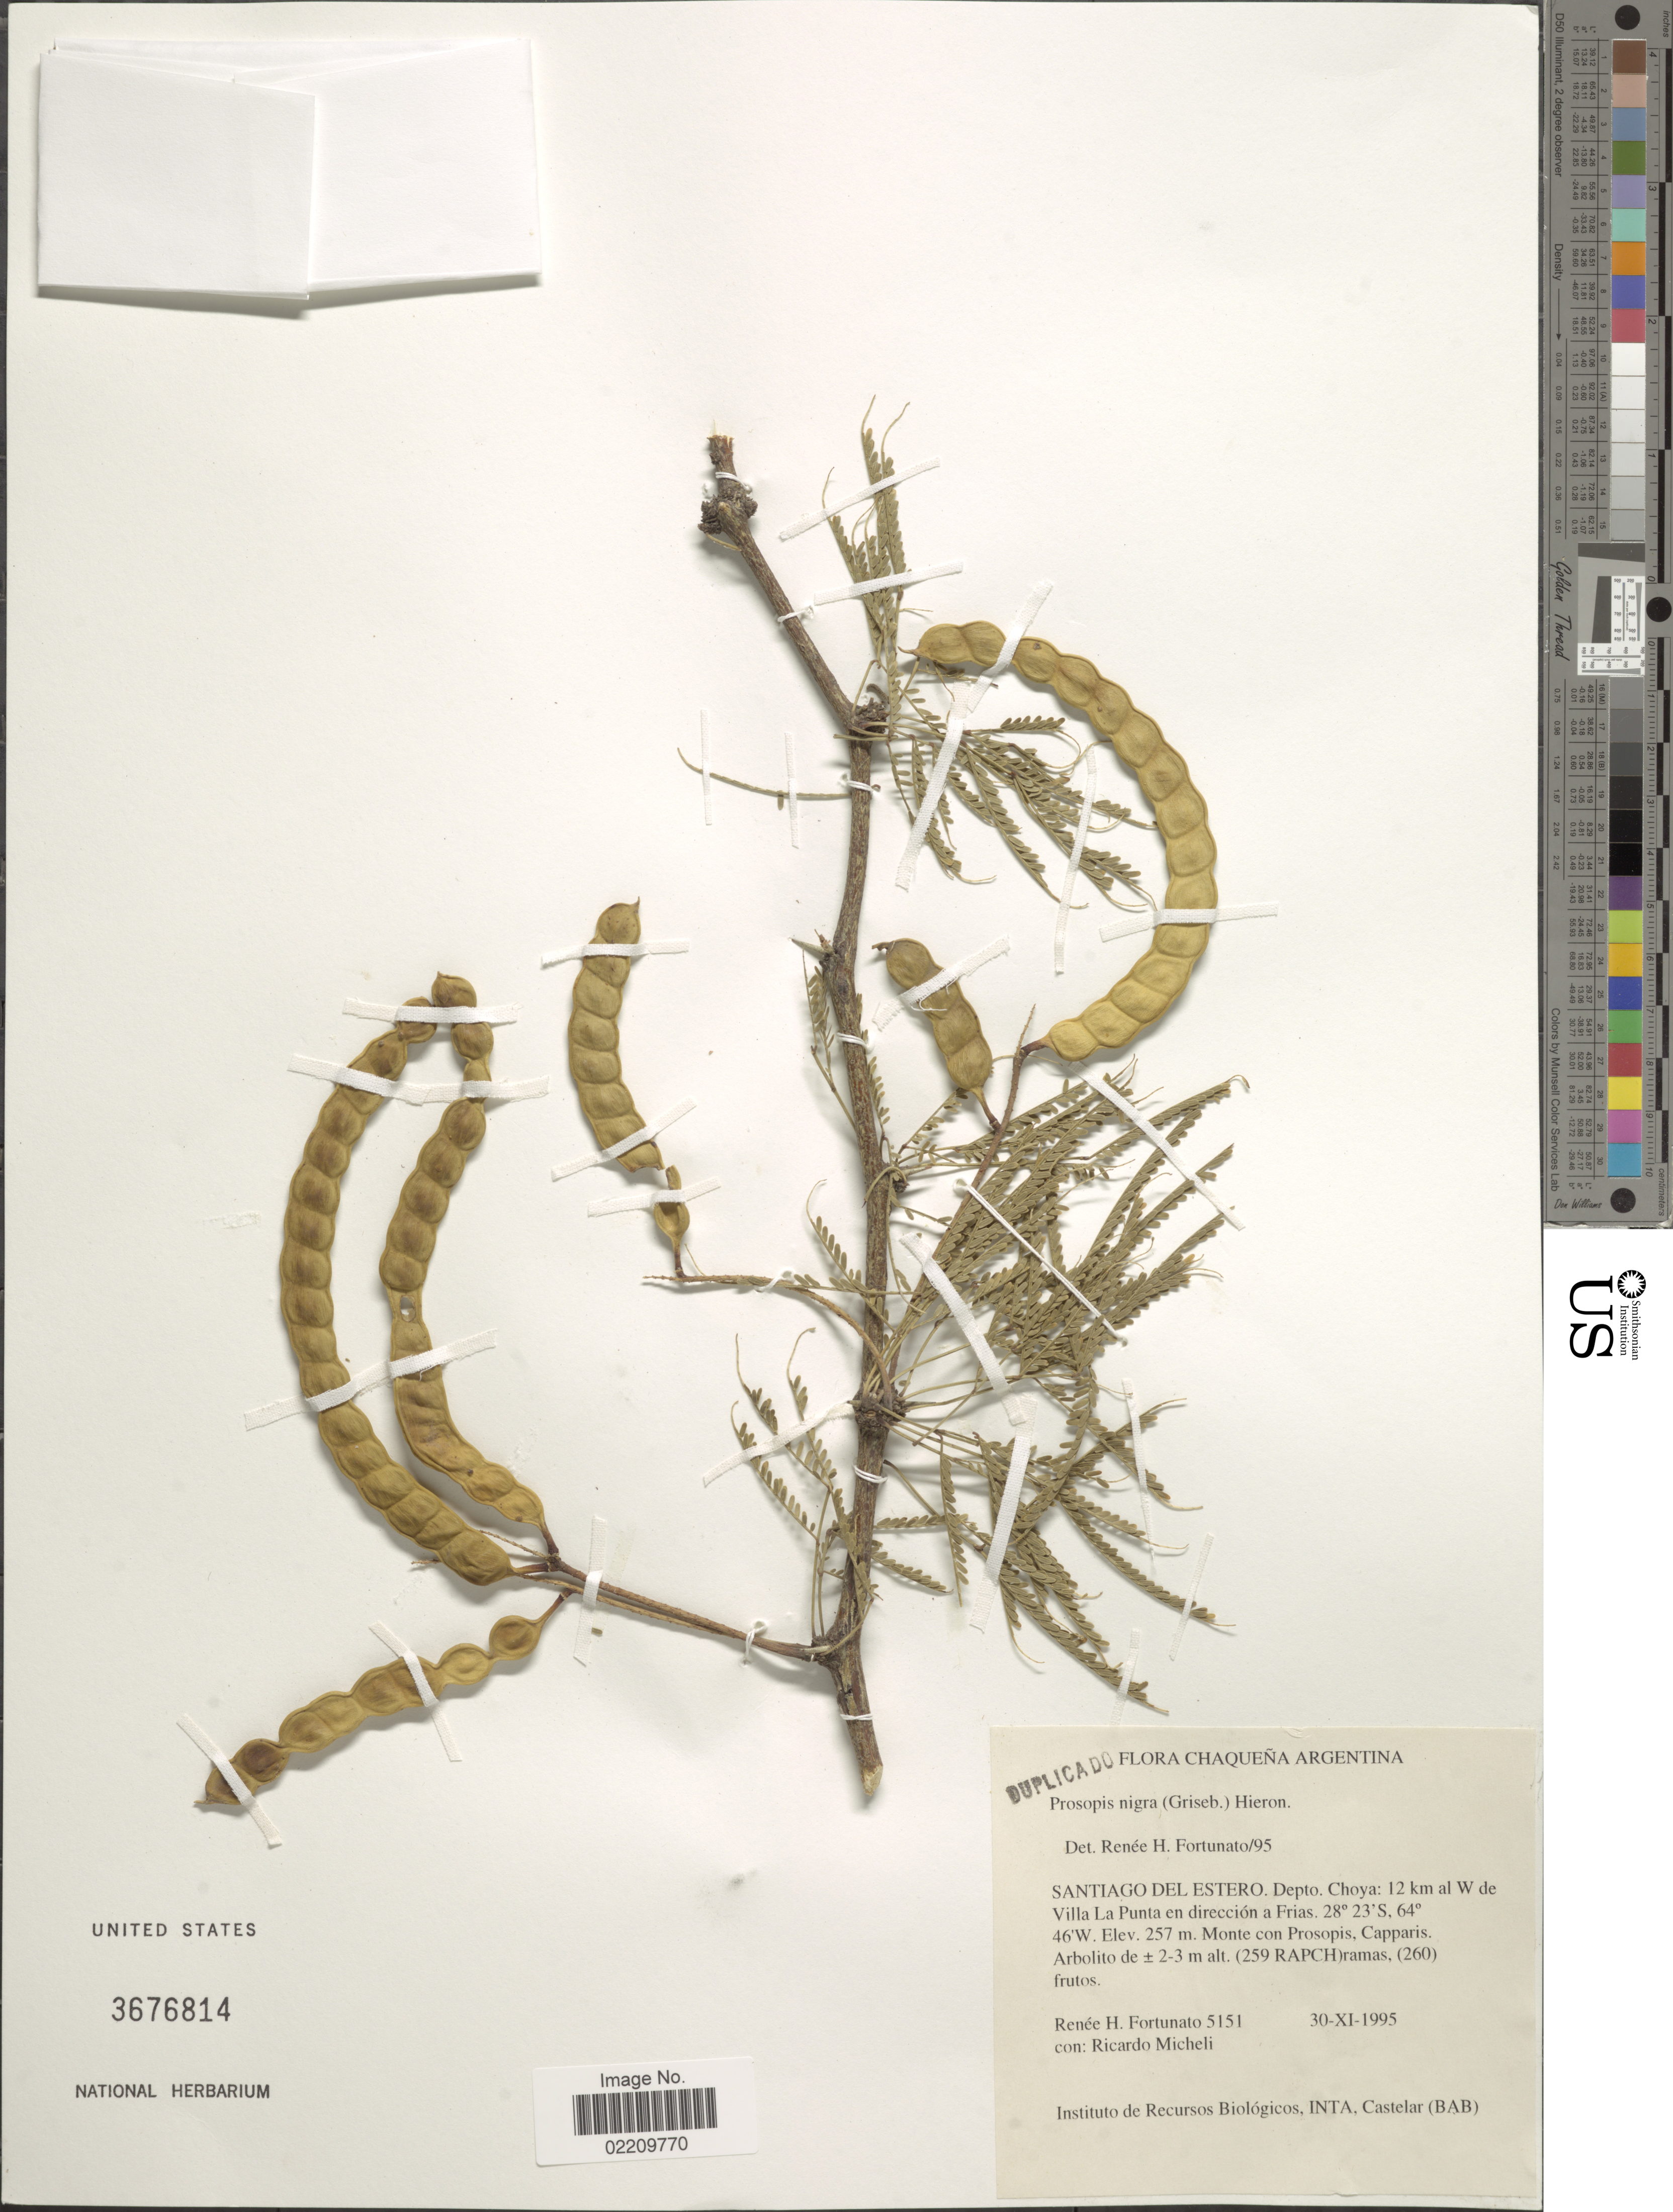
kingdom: Plantae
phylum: Tracheophyta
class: Magnoliopsida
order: Fabales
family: Fabaceae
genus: Neltuma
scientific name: Neltuma nigra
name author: (Griseb.) C. E. Hughes & G.P. Lewis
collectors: R. H. Fortunato & R. Micheli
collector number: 5151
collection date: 1995-11-30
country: Argentina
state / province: Santiago del Estero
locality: Chaqueña, Argentina. Santiago del Estero, Depto. Choya: 12 km al W de Villa La Punta en dirección a Frias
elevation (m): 257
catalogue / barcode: US 3676814